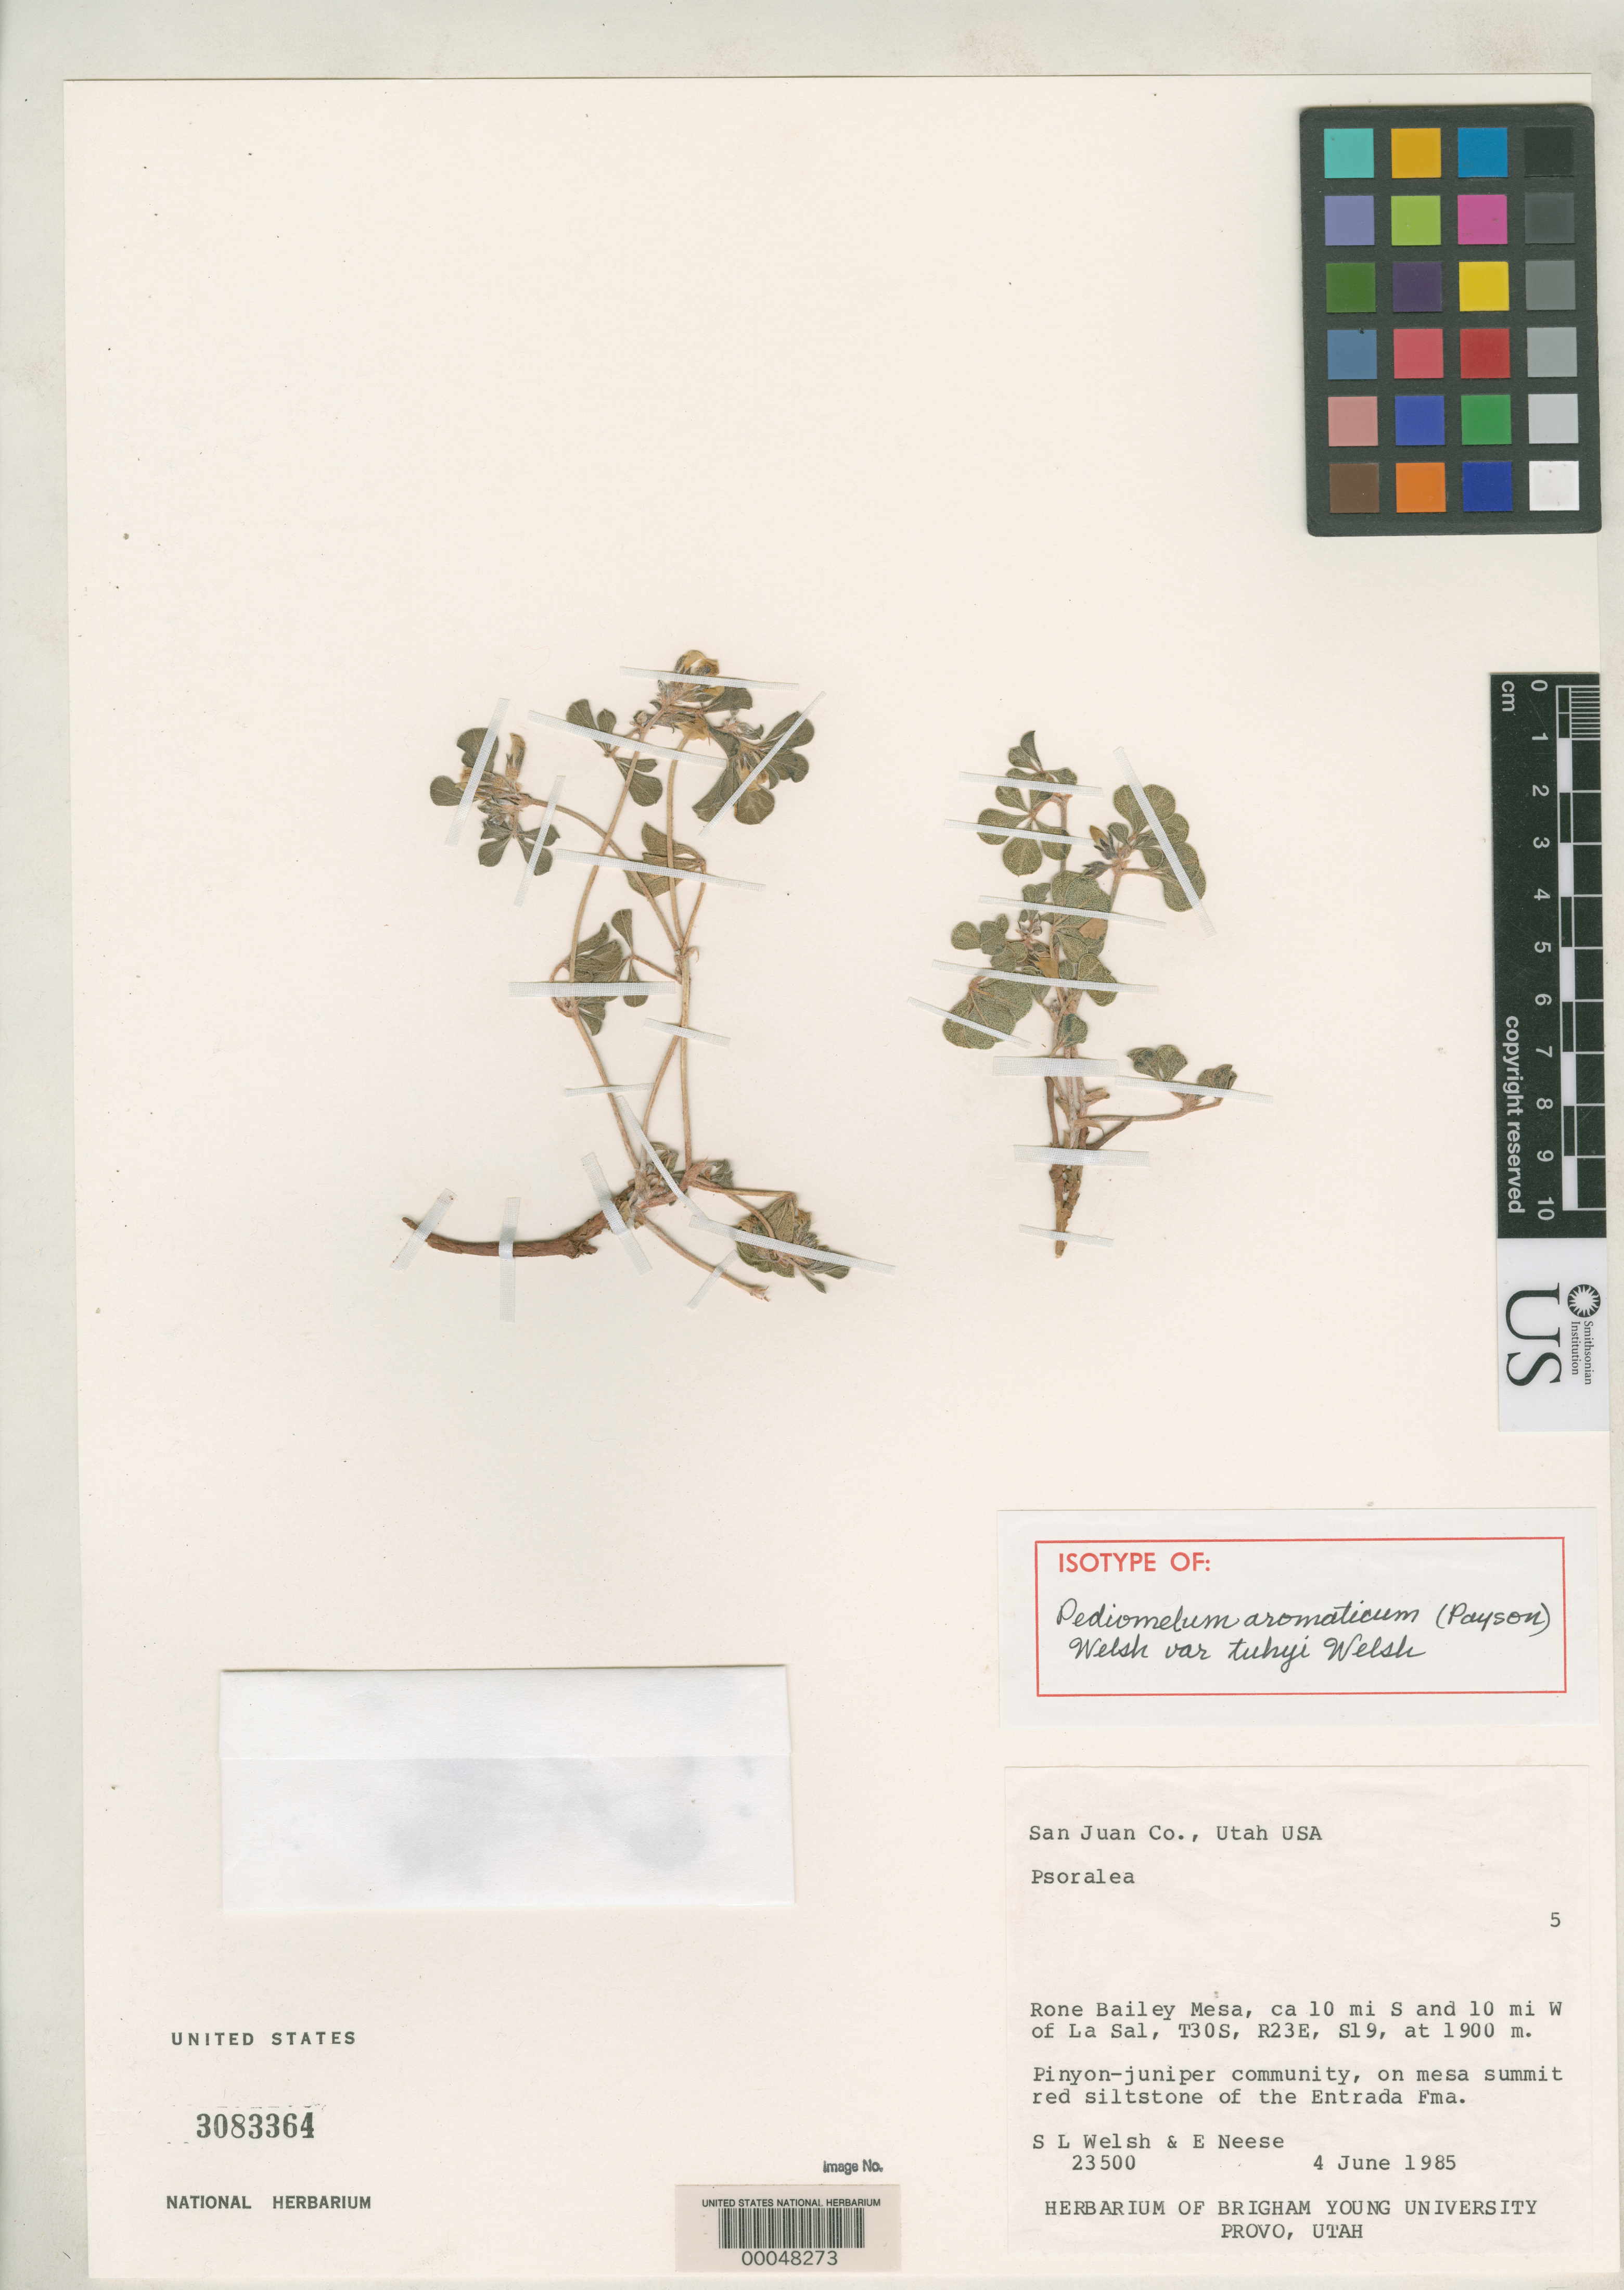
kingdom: Plantae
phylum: Tracheophyta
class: Magnoliopsida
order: Fabales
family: Fabaceae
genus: Pediomelum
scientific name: Pediomelum aromaticum var. tuhyi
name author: S.L. Welsh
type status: Isotype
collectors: S. Welsh & E. C Neese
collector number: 23500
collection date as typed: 04 Jun 1985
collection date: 1985-06-04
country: United States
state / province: Utah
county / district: San Juan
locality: Rone Bailey Mesa, 10 mi. S and 10 mi. W of La Sal.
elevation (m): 1900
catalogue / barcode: US 3083364